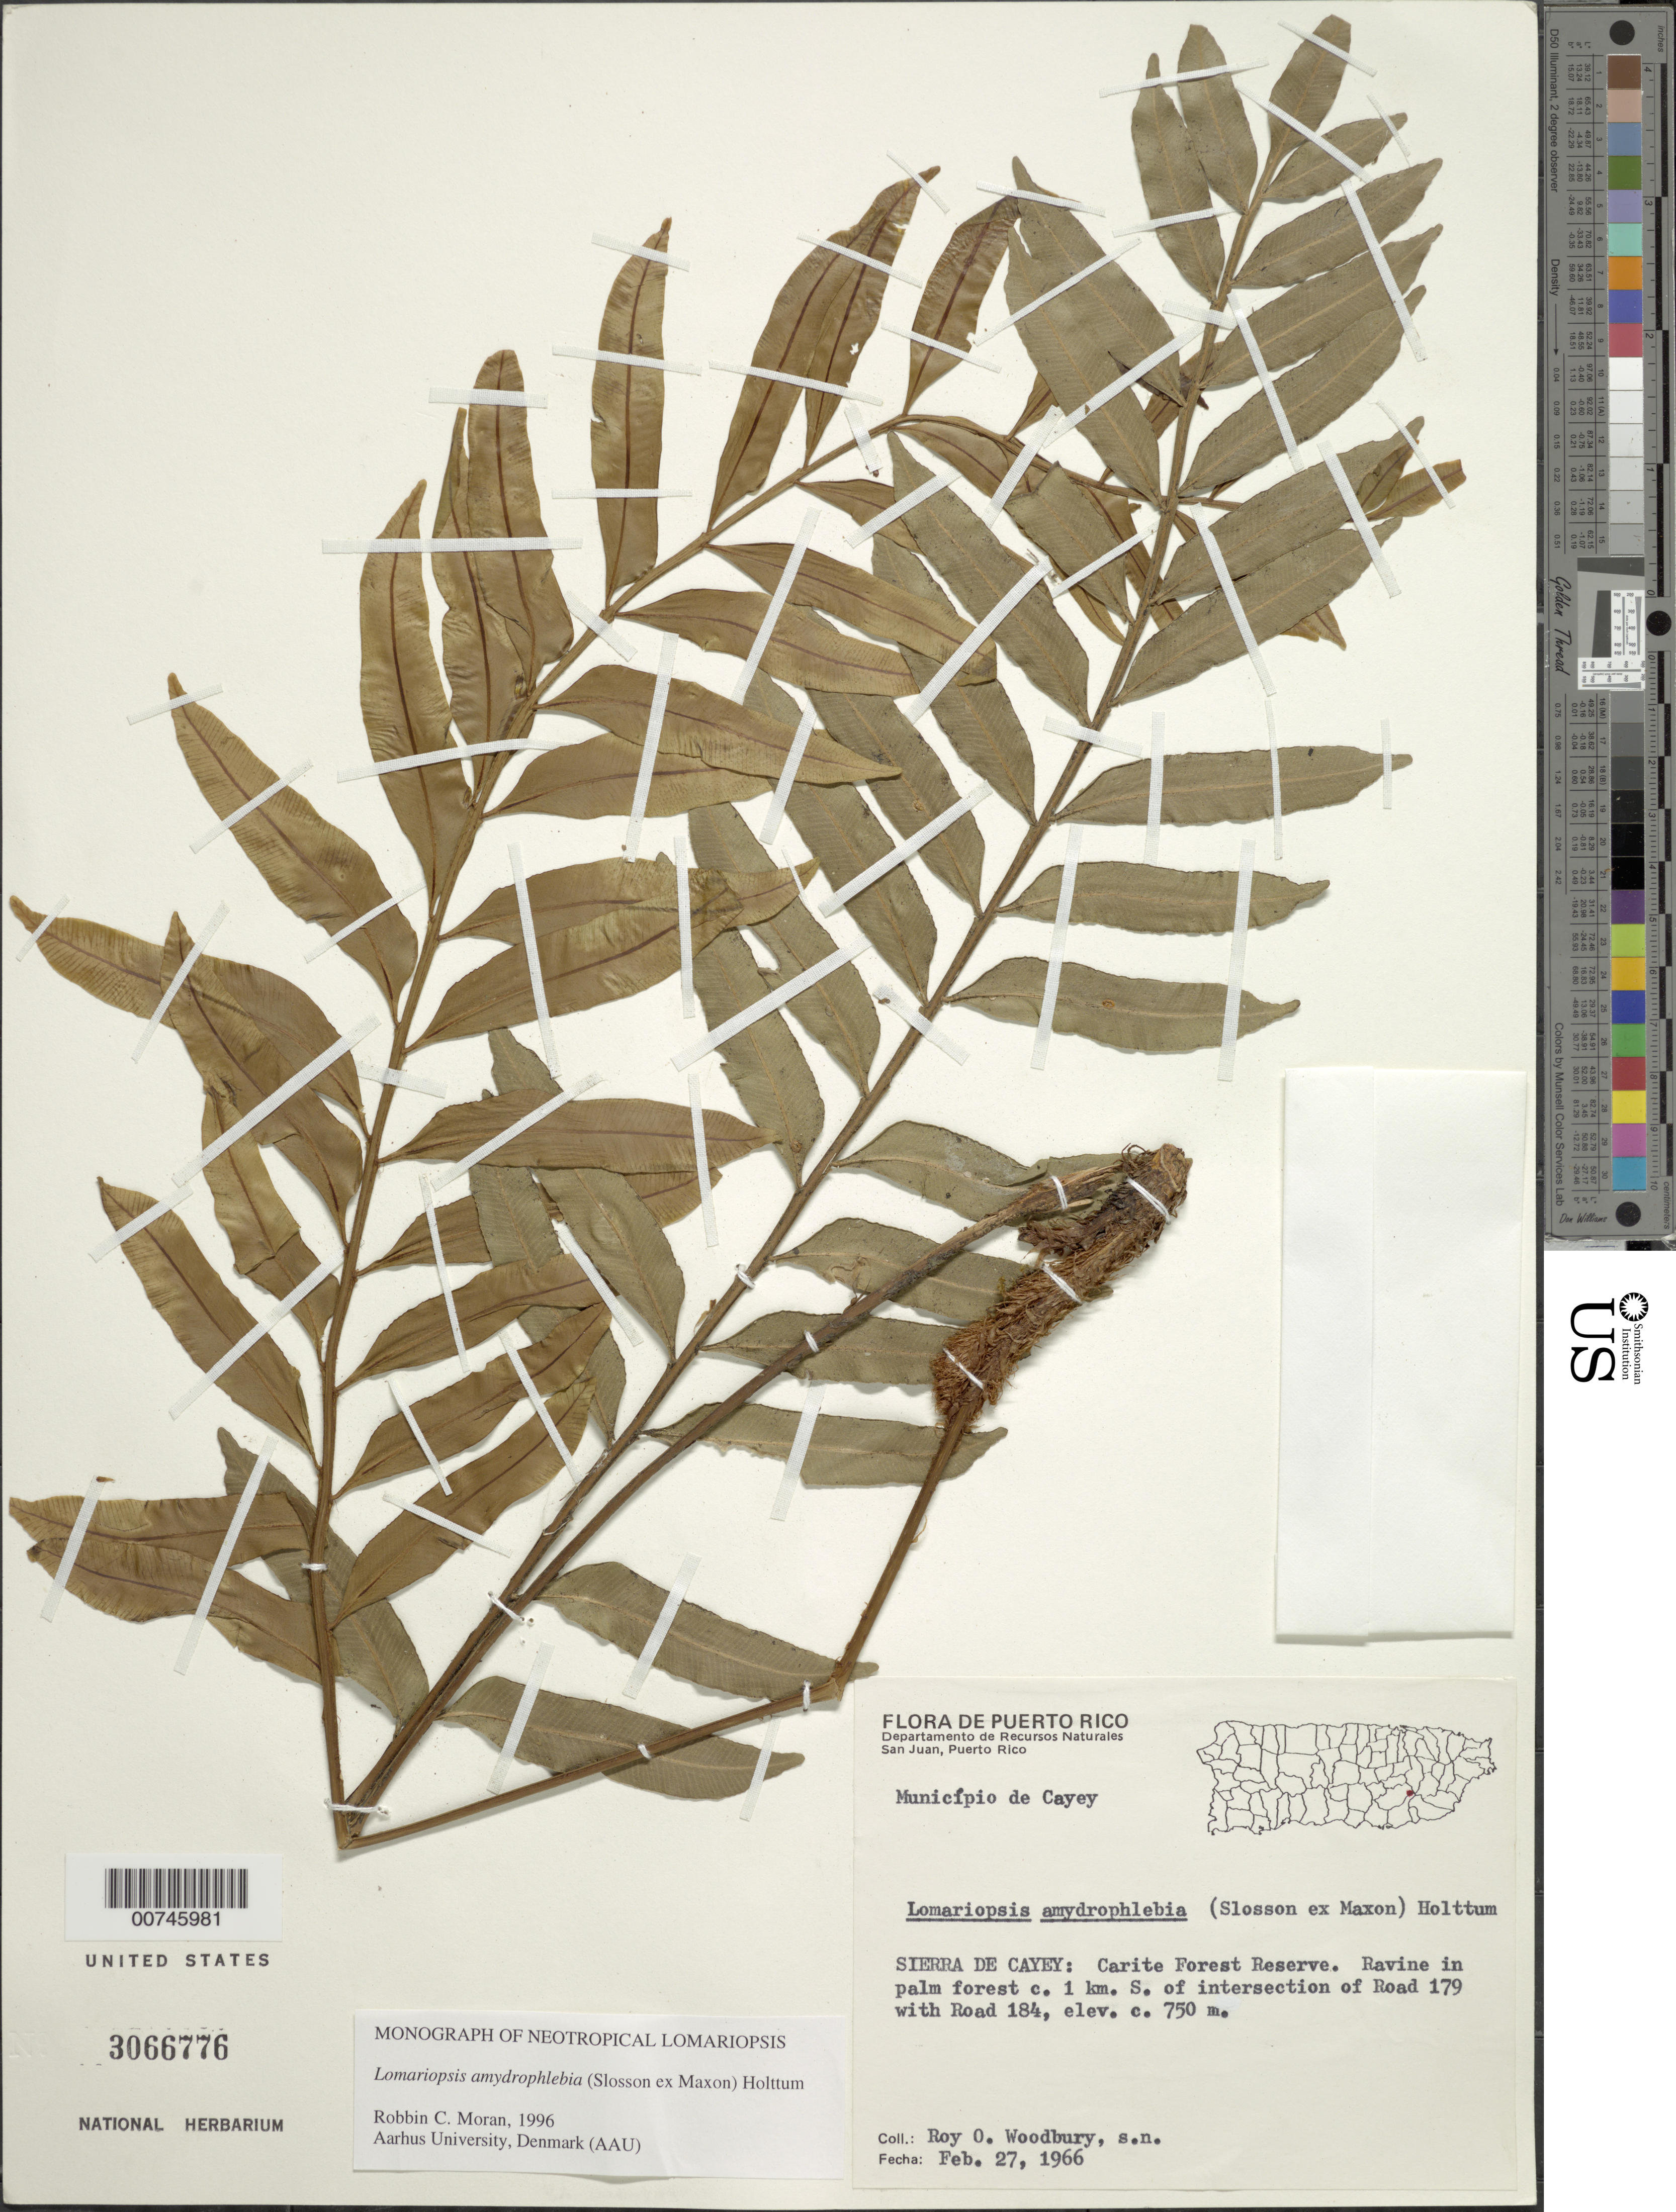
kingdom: Plantae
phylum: Tracheophyta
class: Polypodiopsida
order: Polypodiales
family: Lomariopsidaceae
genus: Lomariopsis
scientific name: Lomariopsis amydrophlebia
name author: (Slosson ex Maxon) Holttum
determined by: Moran, R. C.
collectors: R. O. Woodbury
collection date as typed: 27 Feb 1966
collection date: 1966-02-27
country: Puerto Rico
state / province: Cayey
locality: Sierra de Cayey: Carite Forest Reserve. Ravine in palm forest c. 1 km S of Intersection of Road 179 with Road 184.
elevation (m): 750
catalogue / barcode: US 3066776